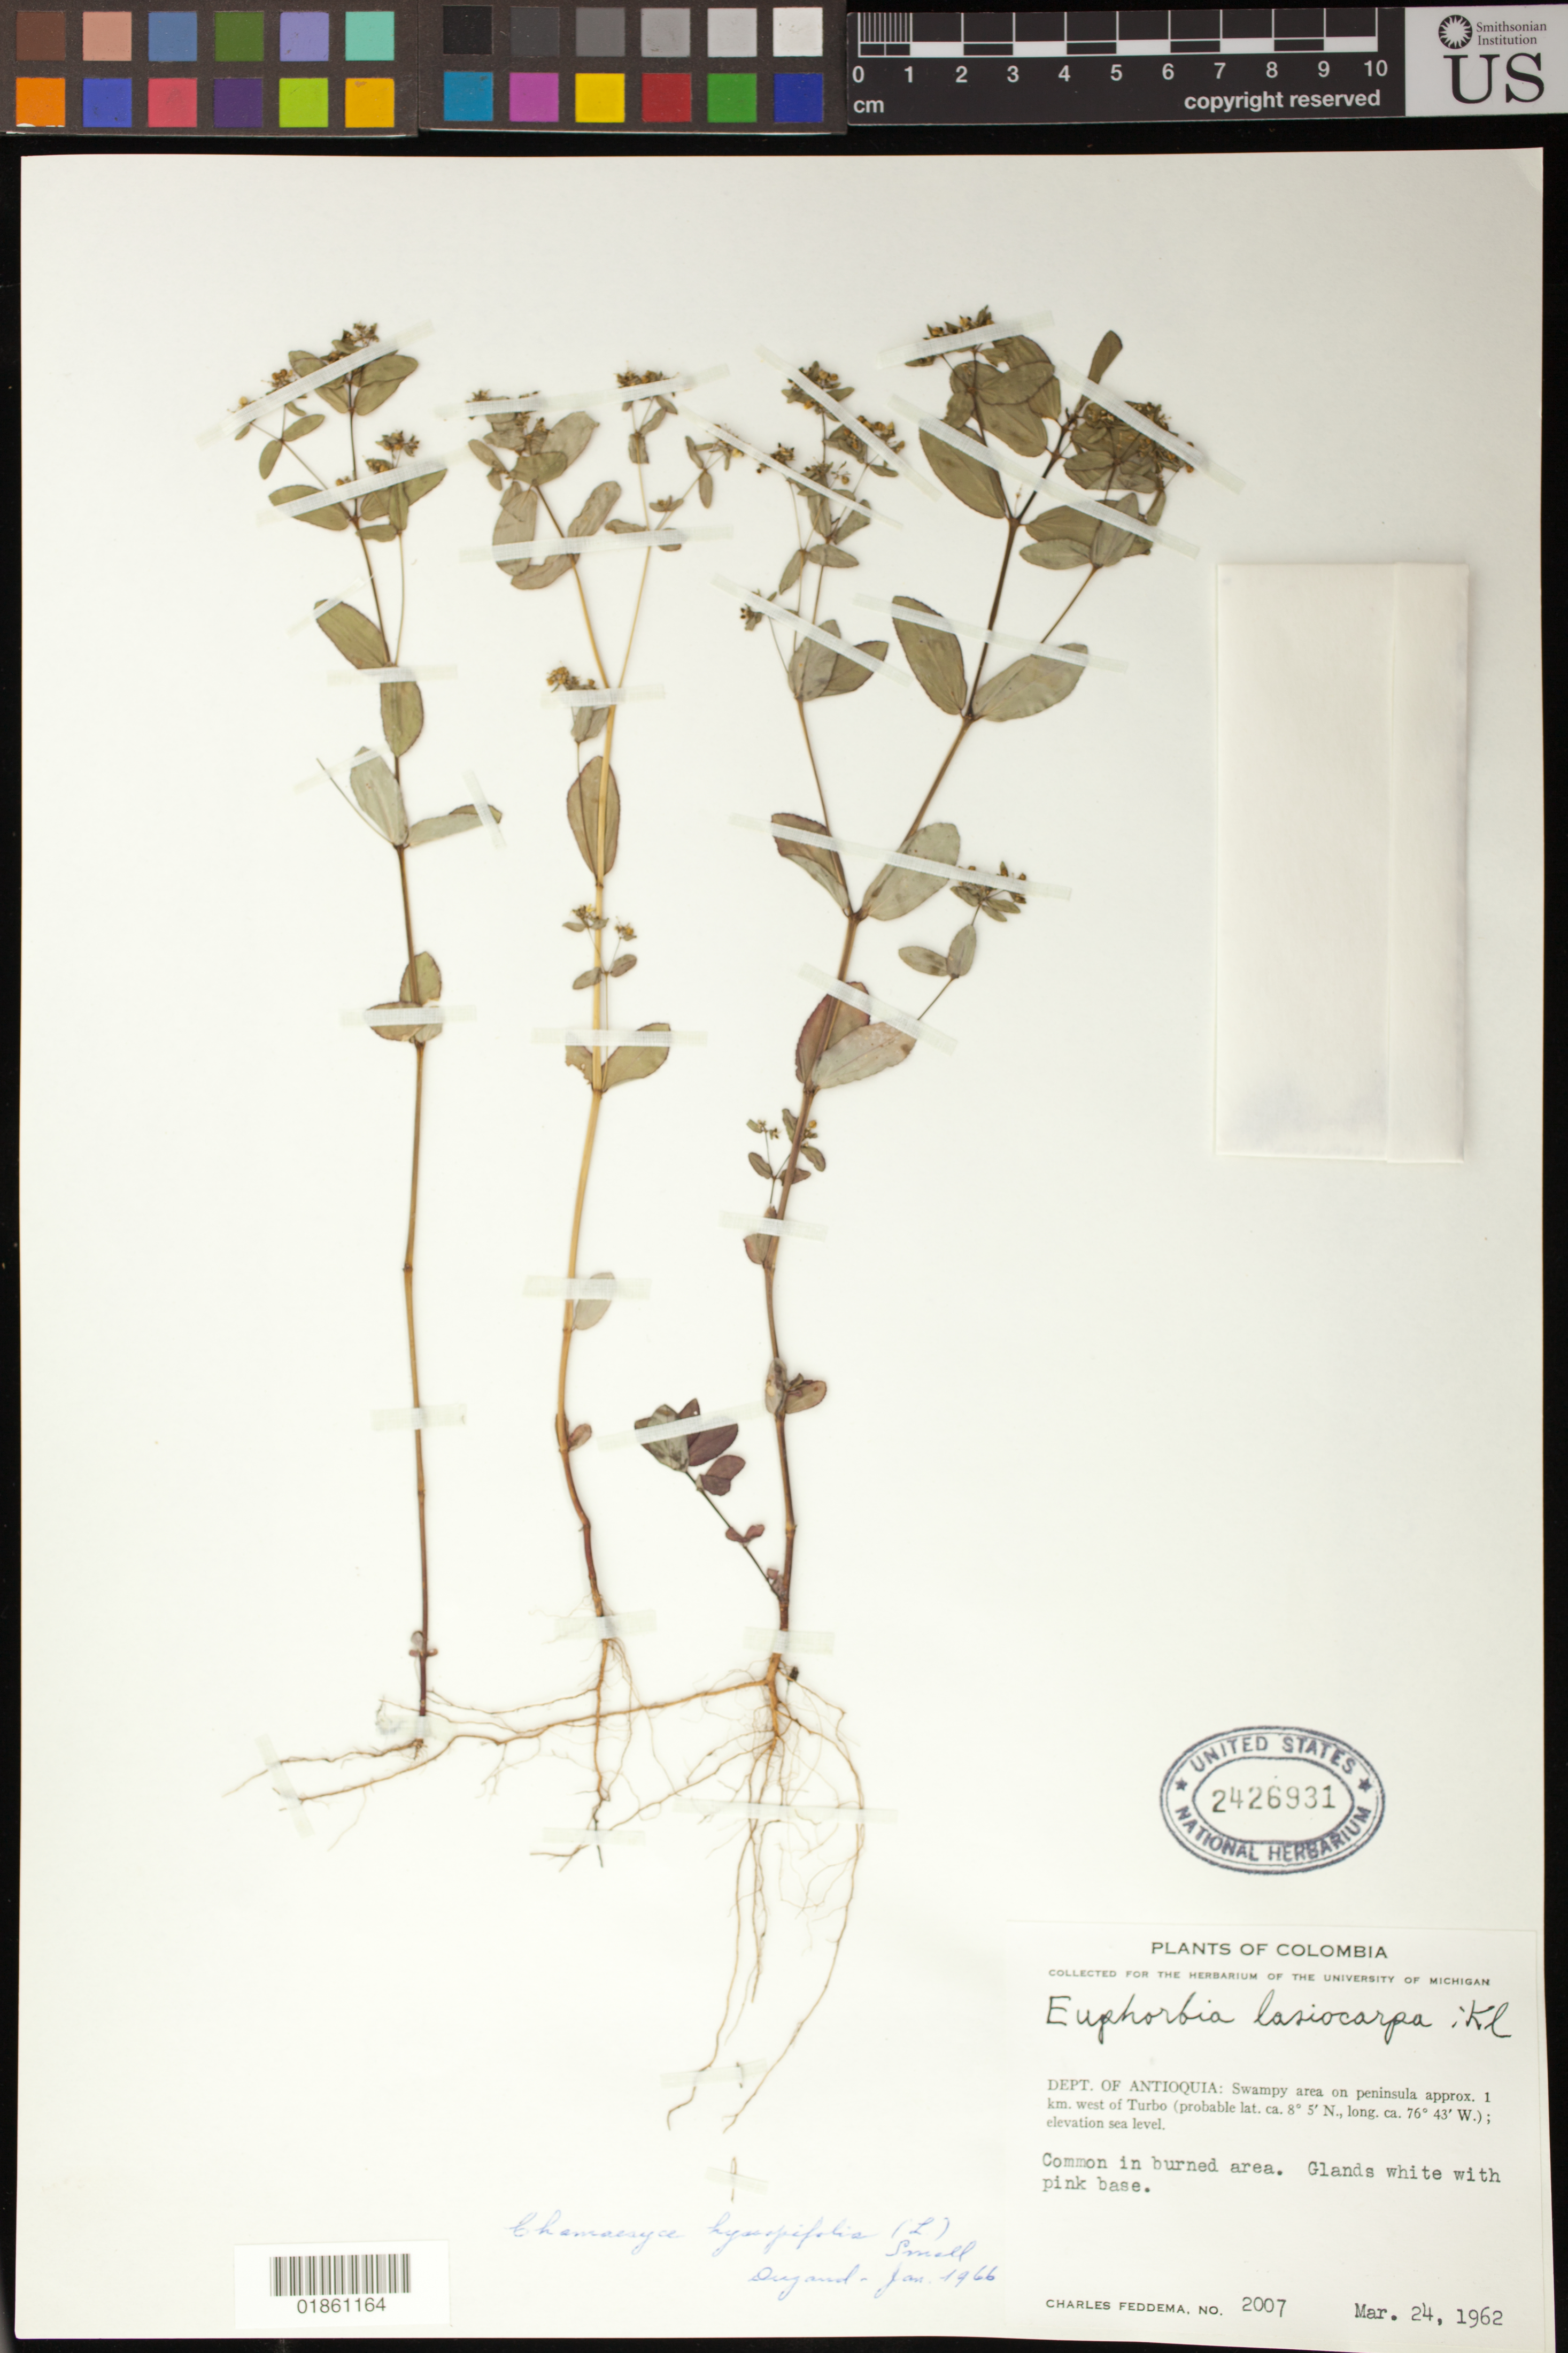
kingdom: Plantae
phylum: Tracheophyta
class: Magnoliopsida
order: Malpighiales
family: Euphorbiaceae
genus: Euphorbia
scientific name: Euphorbia hyssopifolia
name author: L.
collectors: C. Feddema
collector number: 2007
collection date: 1962-03-24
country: Colombia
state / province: Antioquia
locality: Swampy area on peninsula approx. 1 km. west of Turbo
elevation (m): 0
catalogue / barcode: US 2426931